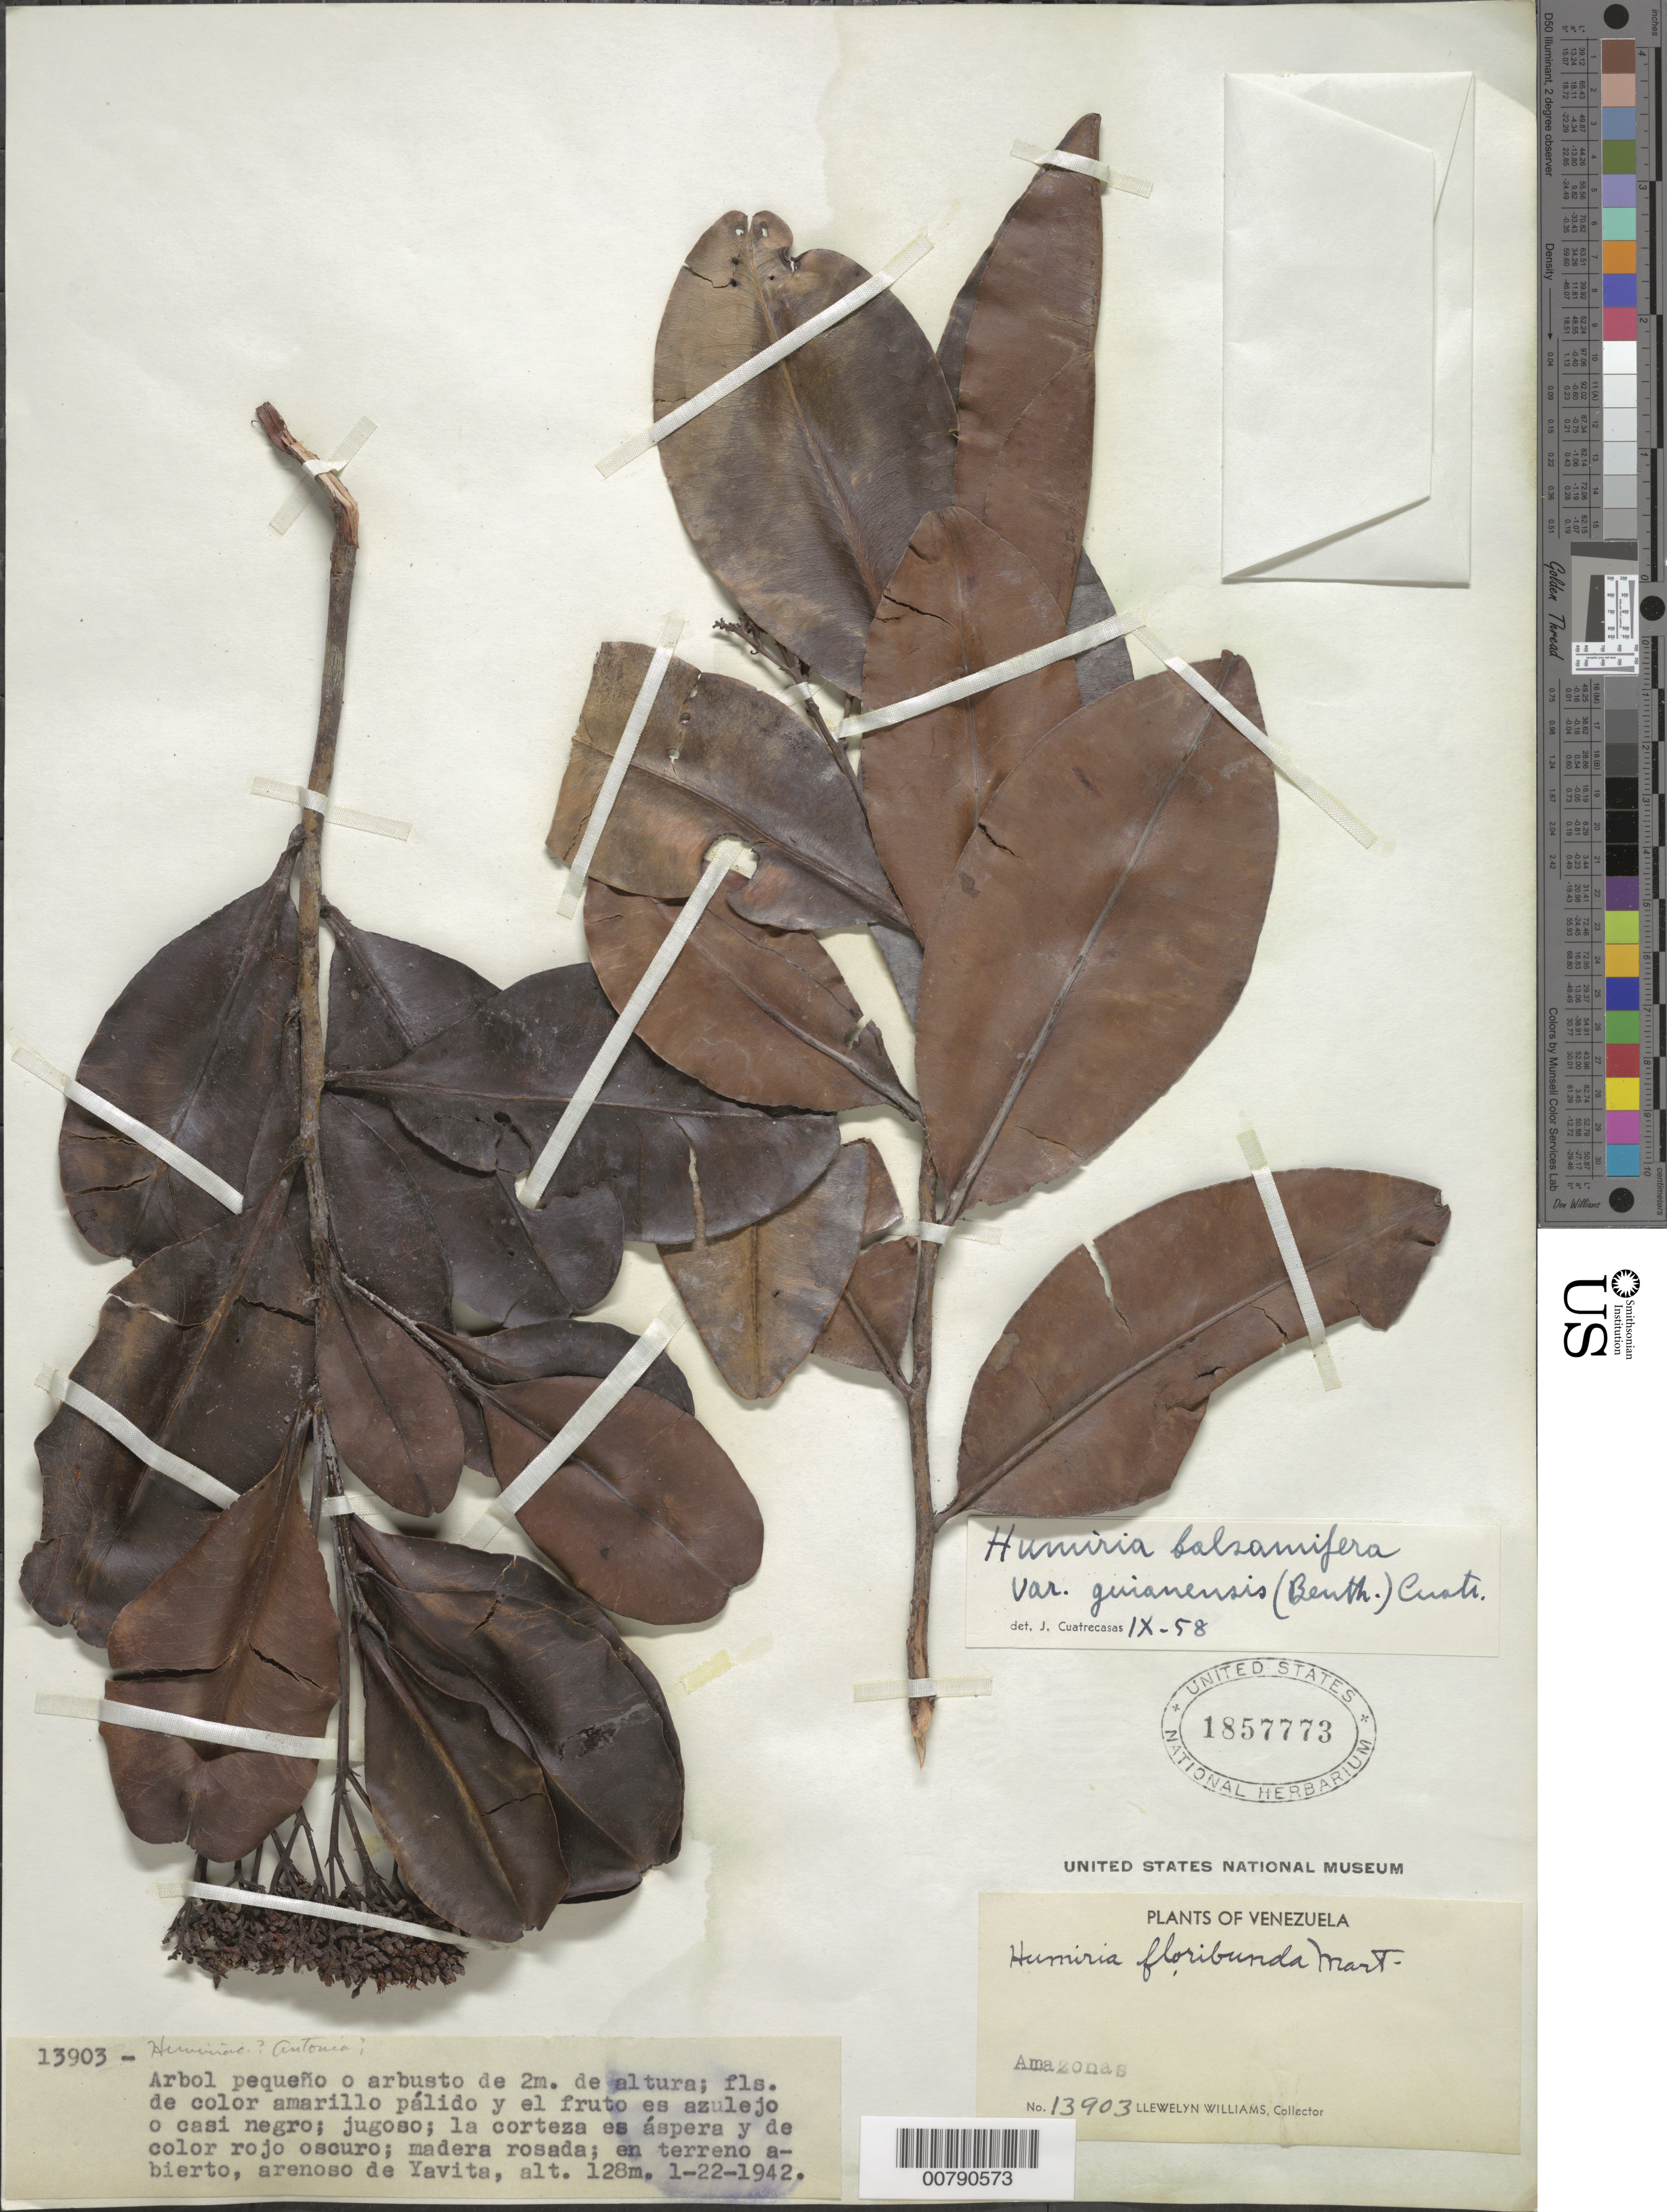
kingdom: Plantae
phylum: Tracheophyta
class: Magnoliopsida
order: Malpighiales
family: Humiriaceae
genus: Humiria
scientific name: Humiria balsamifera var. guianensis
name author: (Benth.) Cuatrec.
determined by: Cuatrecasas, J.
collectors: Ll. Williams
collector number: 13903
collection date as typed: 22-Jan-42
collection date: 1942-01-22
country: Venezuela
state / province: Amazonas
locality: Yavita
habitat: Terreno abierto y arenoso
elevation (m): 128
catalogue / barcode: US 1857773